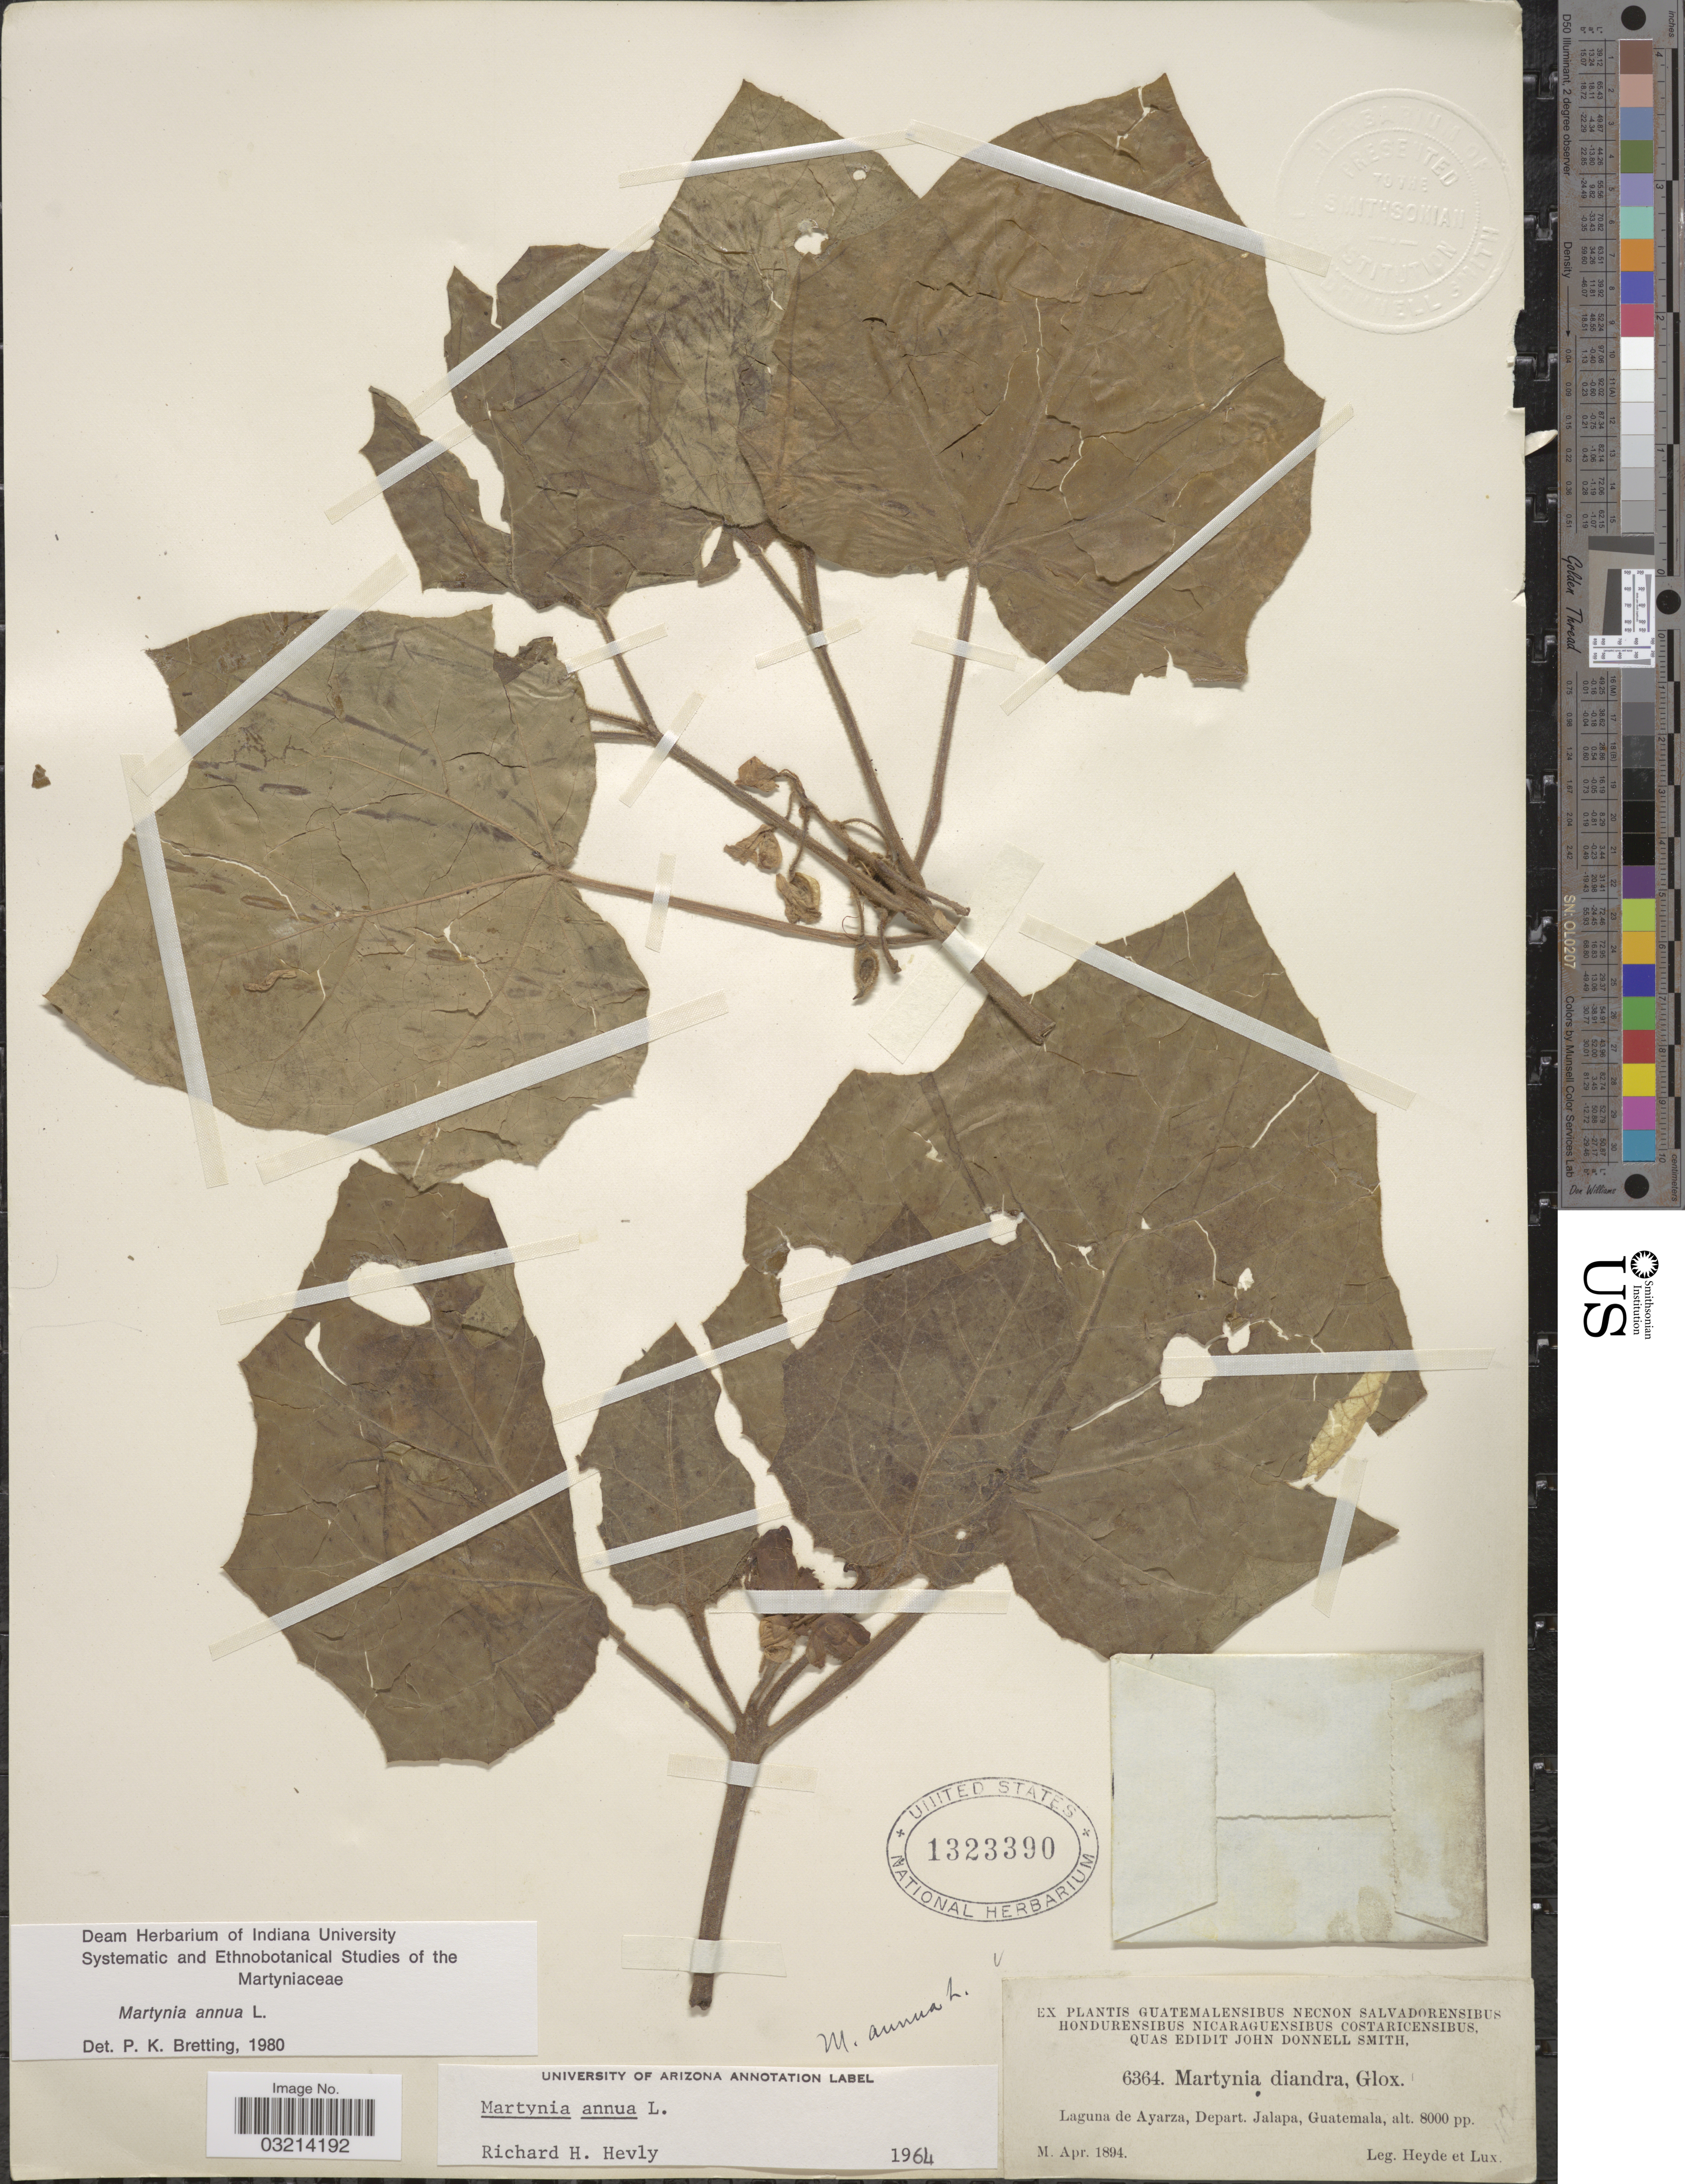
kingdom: Plantae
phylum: Tracheophyta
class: Magnoliopsida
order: Lamiales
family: Martyniaceae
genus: Martynia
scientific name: Martynia annua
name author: L.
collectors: Heyde & Lux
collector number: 6364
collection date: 1894-04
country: Guatemala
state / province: Jalapa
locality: Laguna de Ayarza, Depart. Jalapa.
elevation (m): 2438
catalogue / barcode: US 1323390